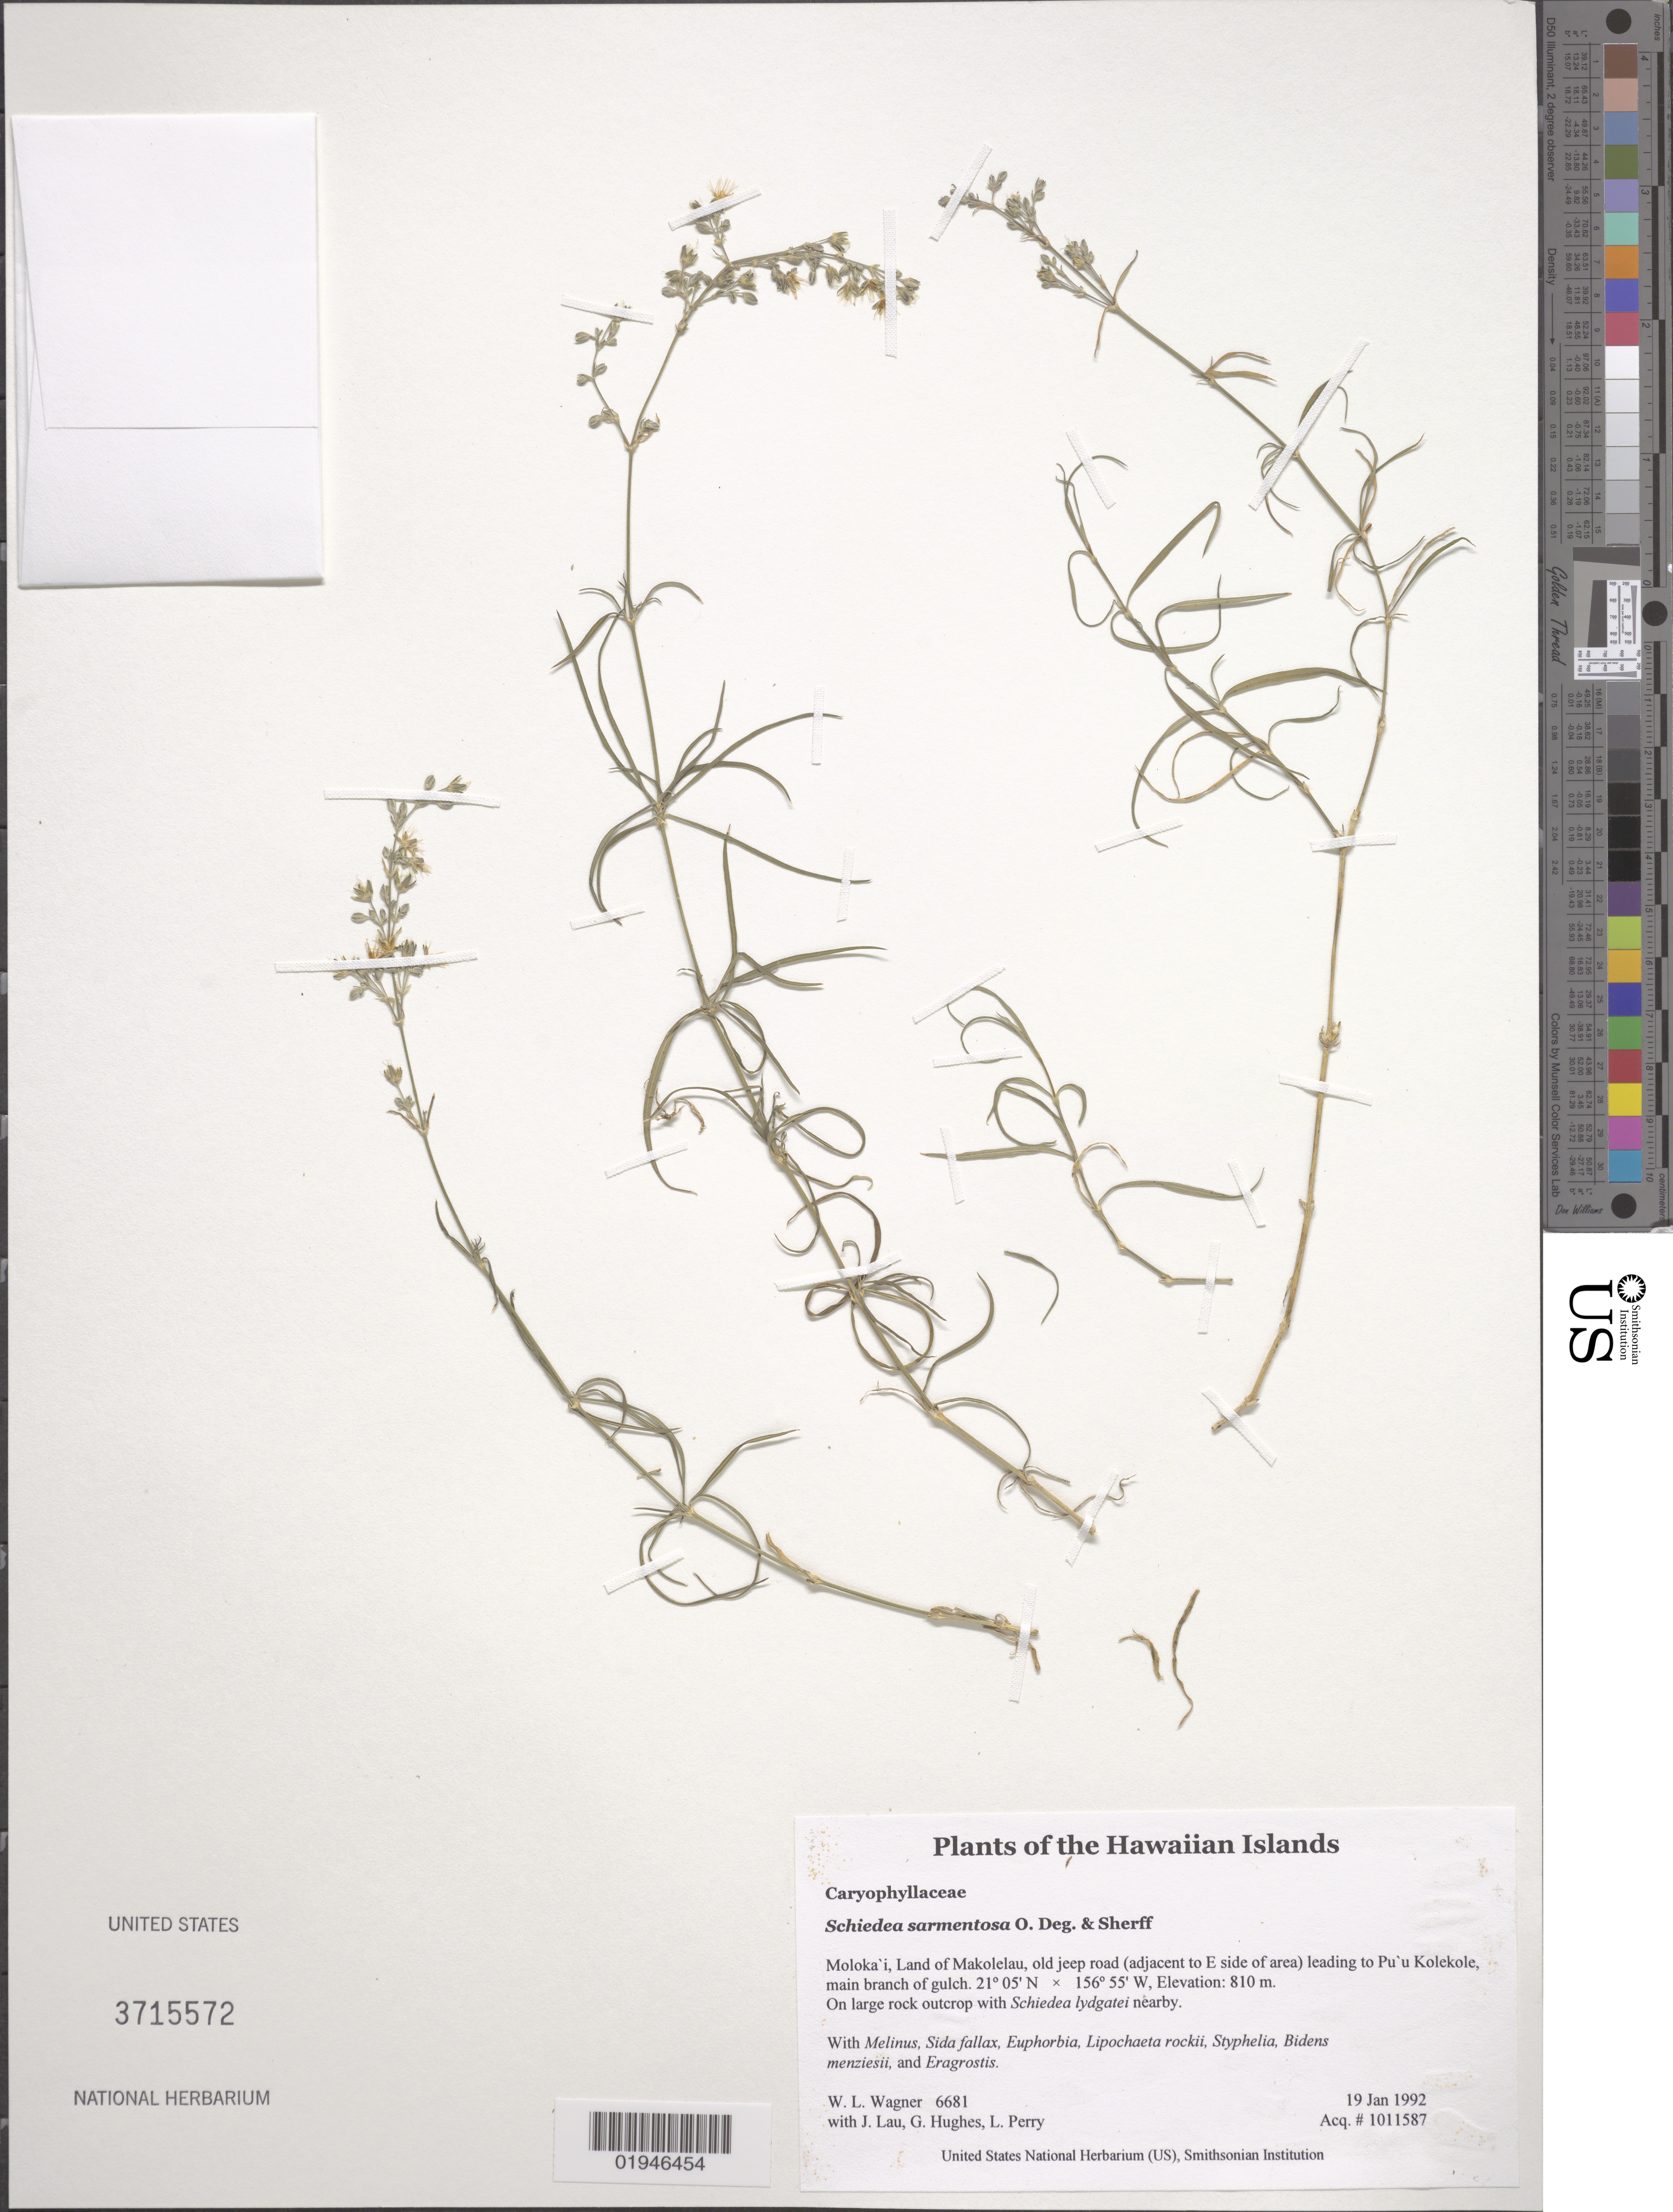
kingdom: Plantae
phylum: Tracheophyta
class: Magnoliopsida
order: Caryophyllales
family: Caryophyllaceae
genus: Schiedea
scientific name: Schiedea sarmentosa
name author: O. Deg. & Sherff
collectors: W. L. Wagner, J. Lau, G. Hughes & L. Perry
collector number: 6681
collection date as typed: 19 Jan 1992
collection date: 1992-01-19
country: United States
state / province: Hawaii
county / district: Maui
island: Moloka'i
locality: Moloka'i District, Land of Makolelau, old jeep road (adjacent to E side of area) leading to Pu'u Kolekole, main branch of gulch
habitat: On large rock outcrop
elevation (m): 810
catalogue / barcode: US 3715572